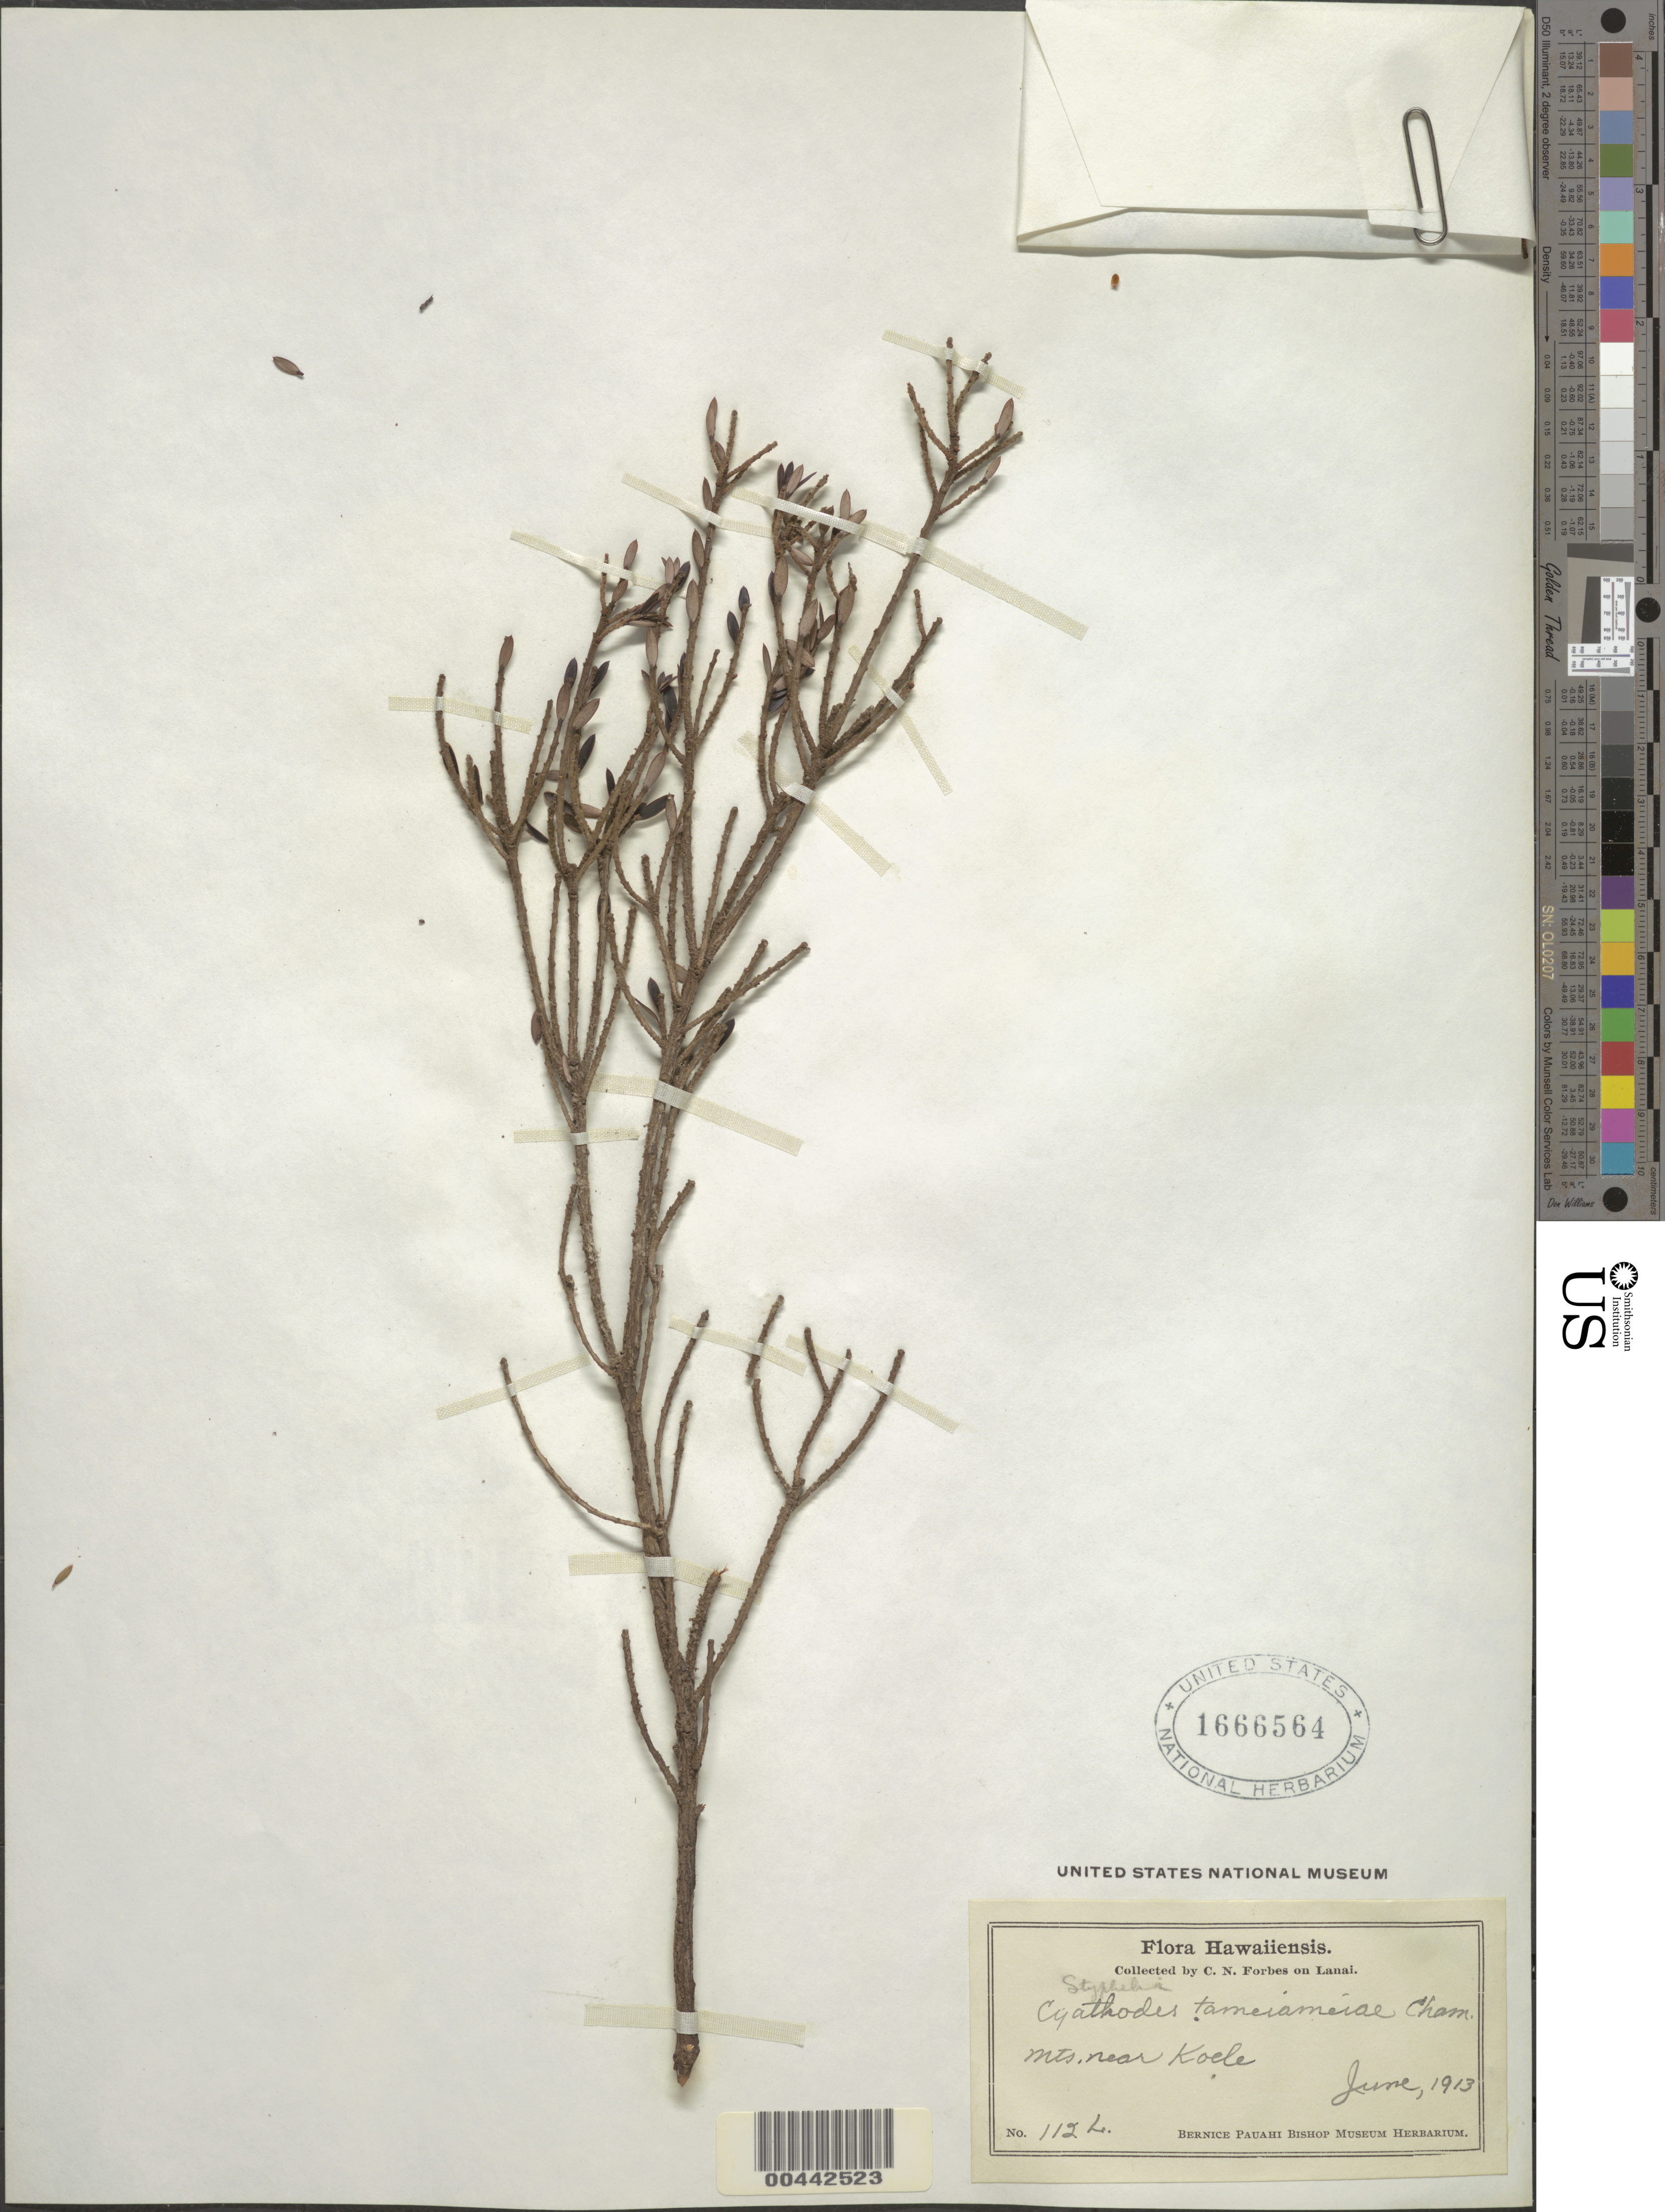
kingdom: Plantae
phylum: Tracheophyta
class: Magnoliopsida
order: Ericales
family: Ericaceae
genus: Leptecophylla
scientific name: Leptecophylla tameiameiae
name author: (Cham. & Schltdl.) C.M. Weiller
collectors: C. N. Forbes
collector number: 112 L.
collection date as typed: Jun 1913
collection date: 1913-06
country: United States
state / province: Hawaii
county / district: Maui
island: Lana'i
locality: Mts. near Koele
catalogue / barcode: US 1666564